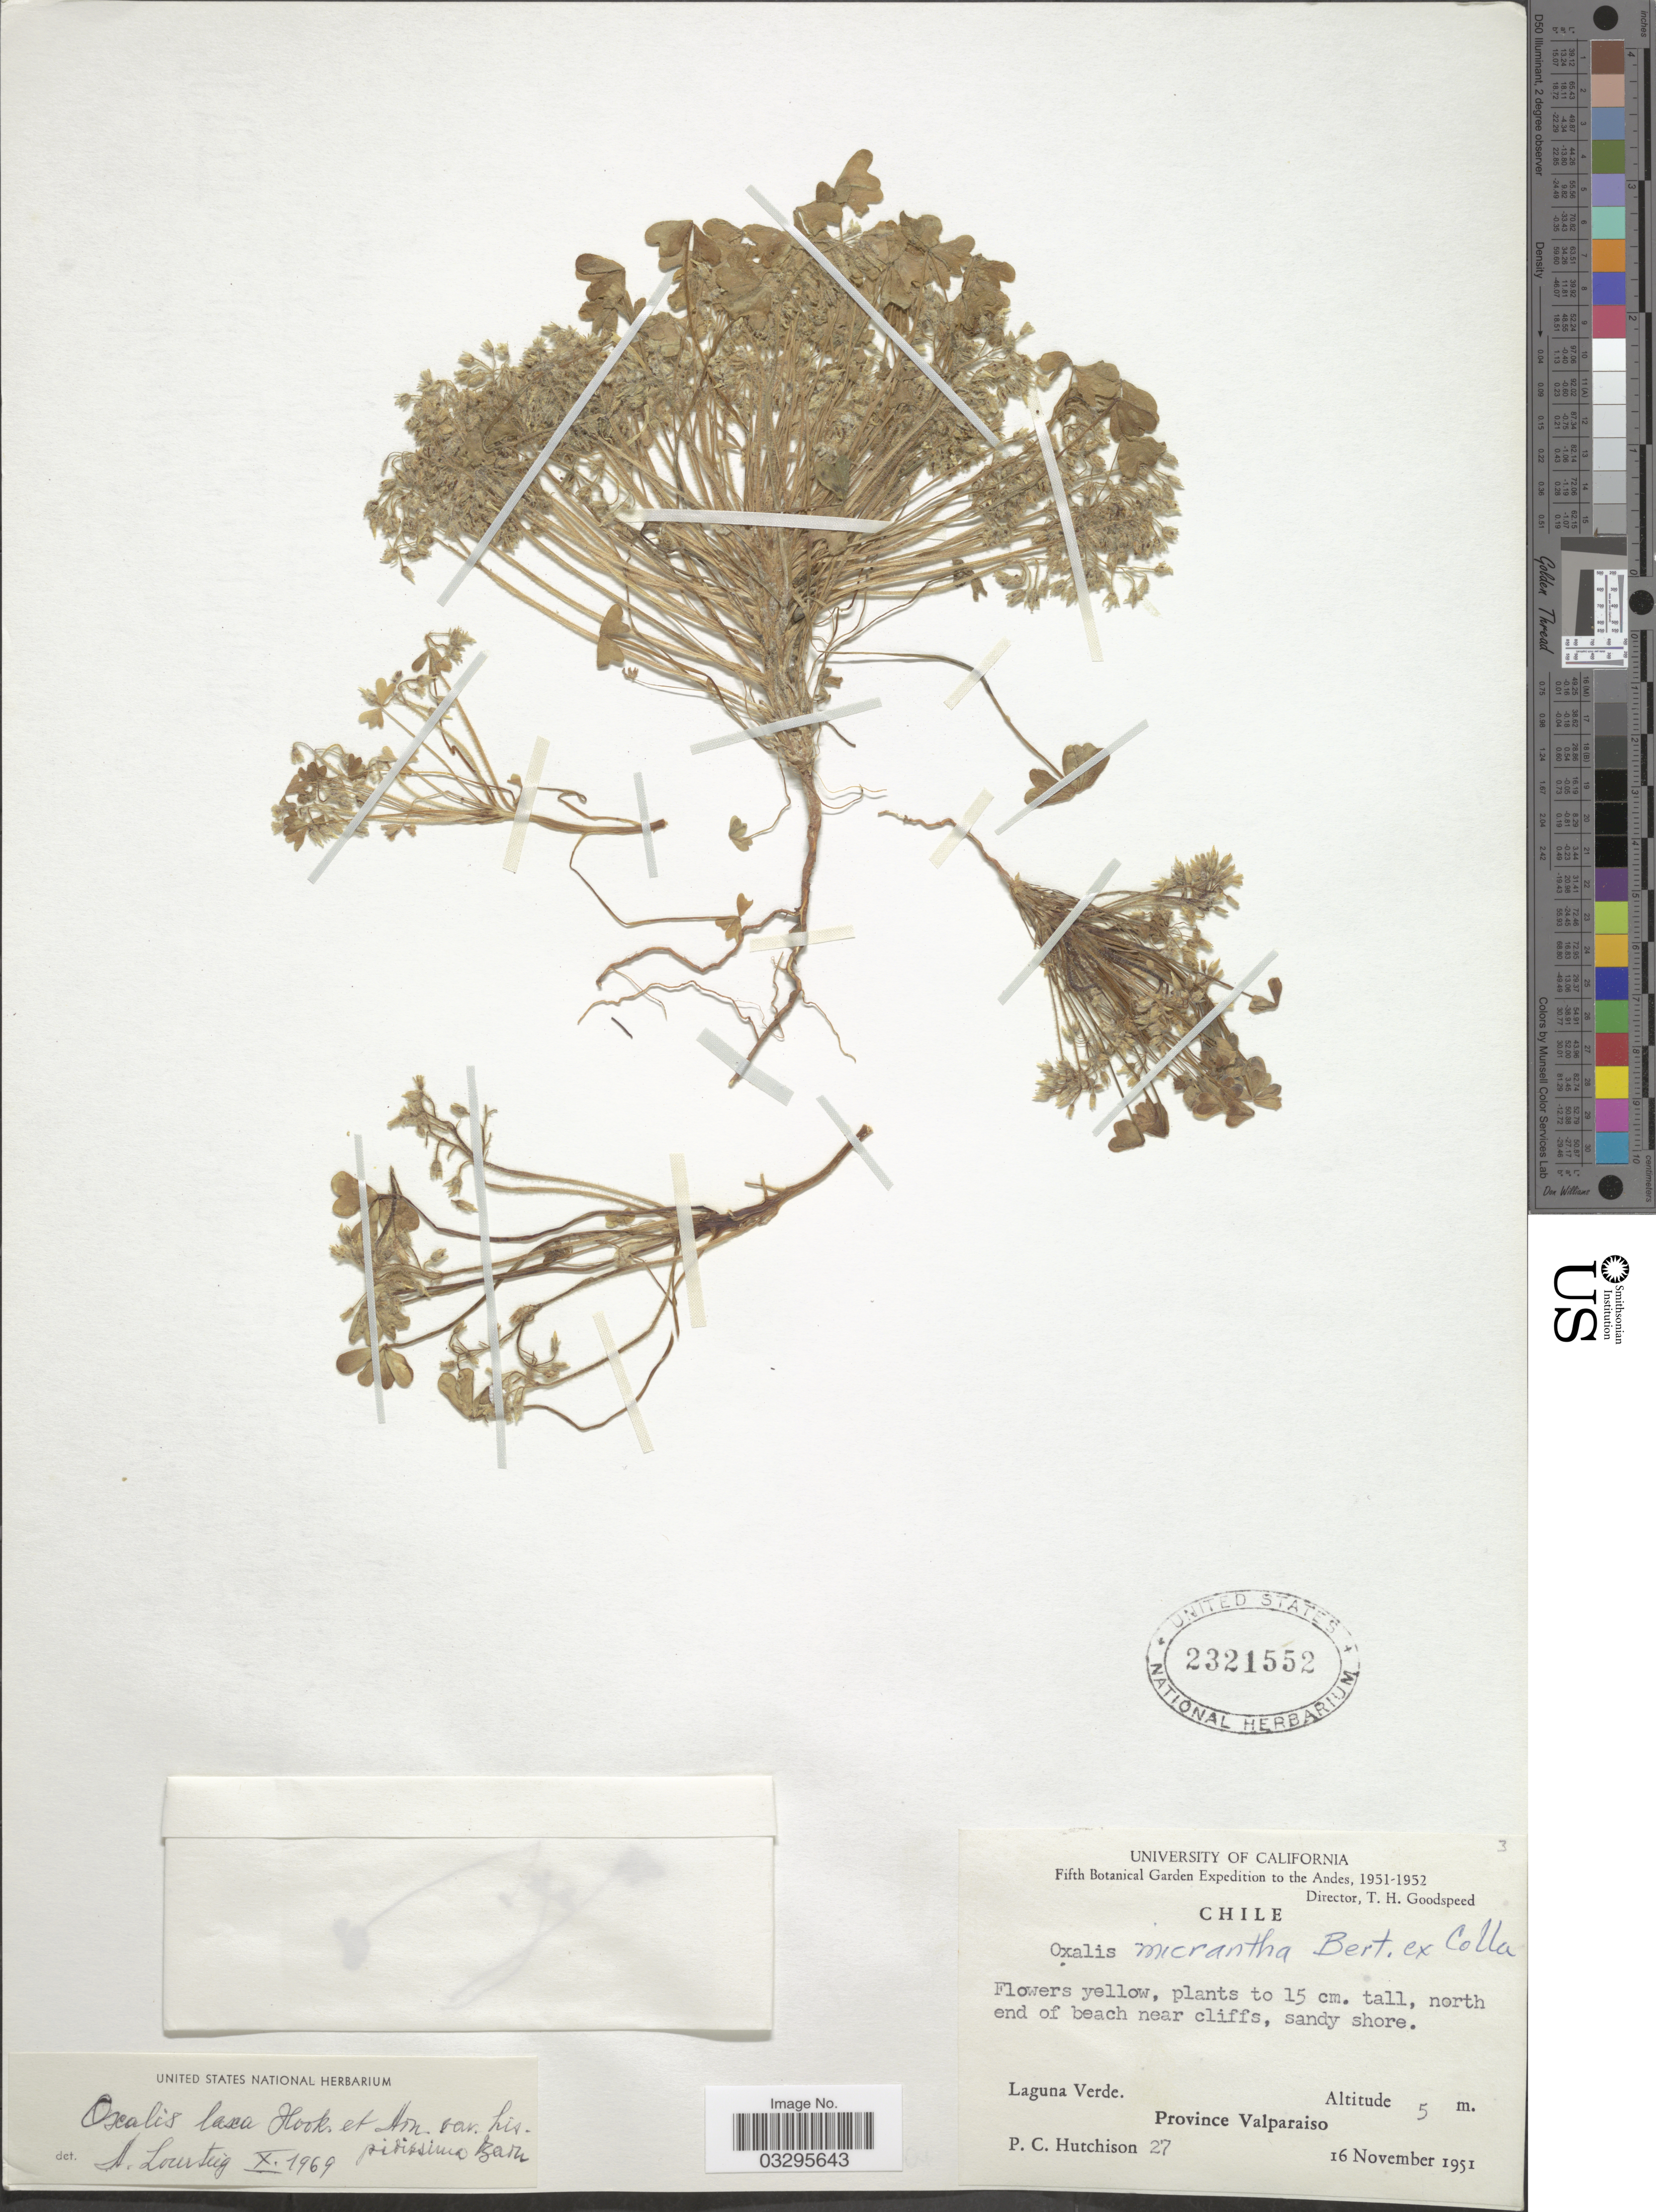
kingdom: Plantae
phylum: Tracheophyta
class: Magnoliopsida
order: Oxalidales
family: Oxalidaceae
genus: Oxalis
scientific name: Oxalis laxa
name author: Hook. & Arn.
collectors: P. C. Hutchison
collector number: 27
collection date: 1951-11-16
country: Chile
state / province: Valparaíso (V)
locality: The Andes, Laguna Verde.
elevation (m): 5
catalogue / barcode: US 2321552